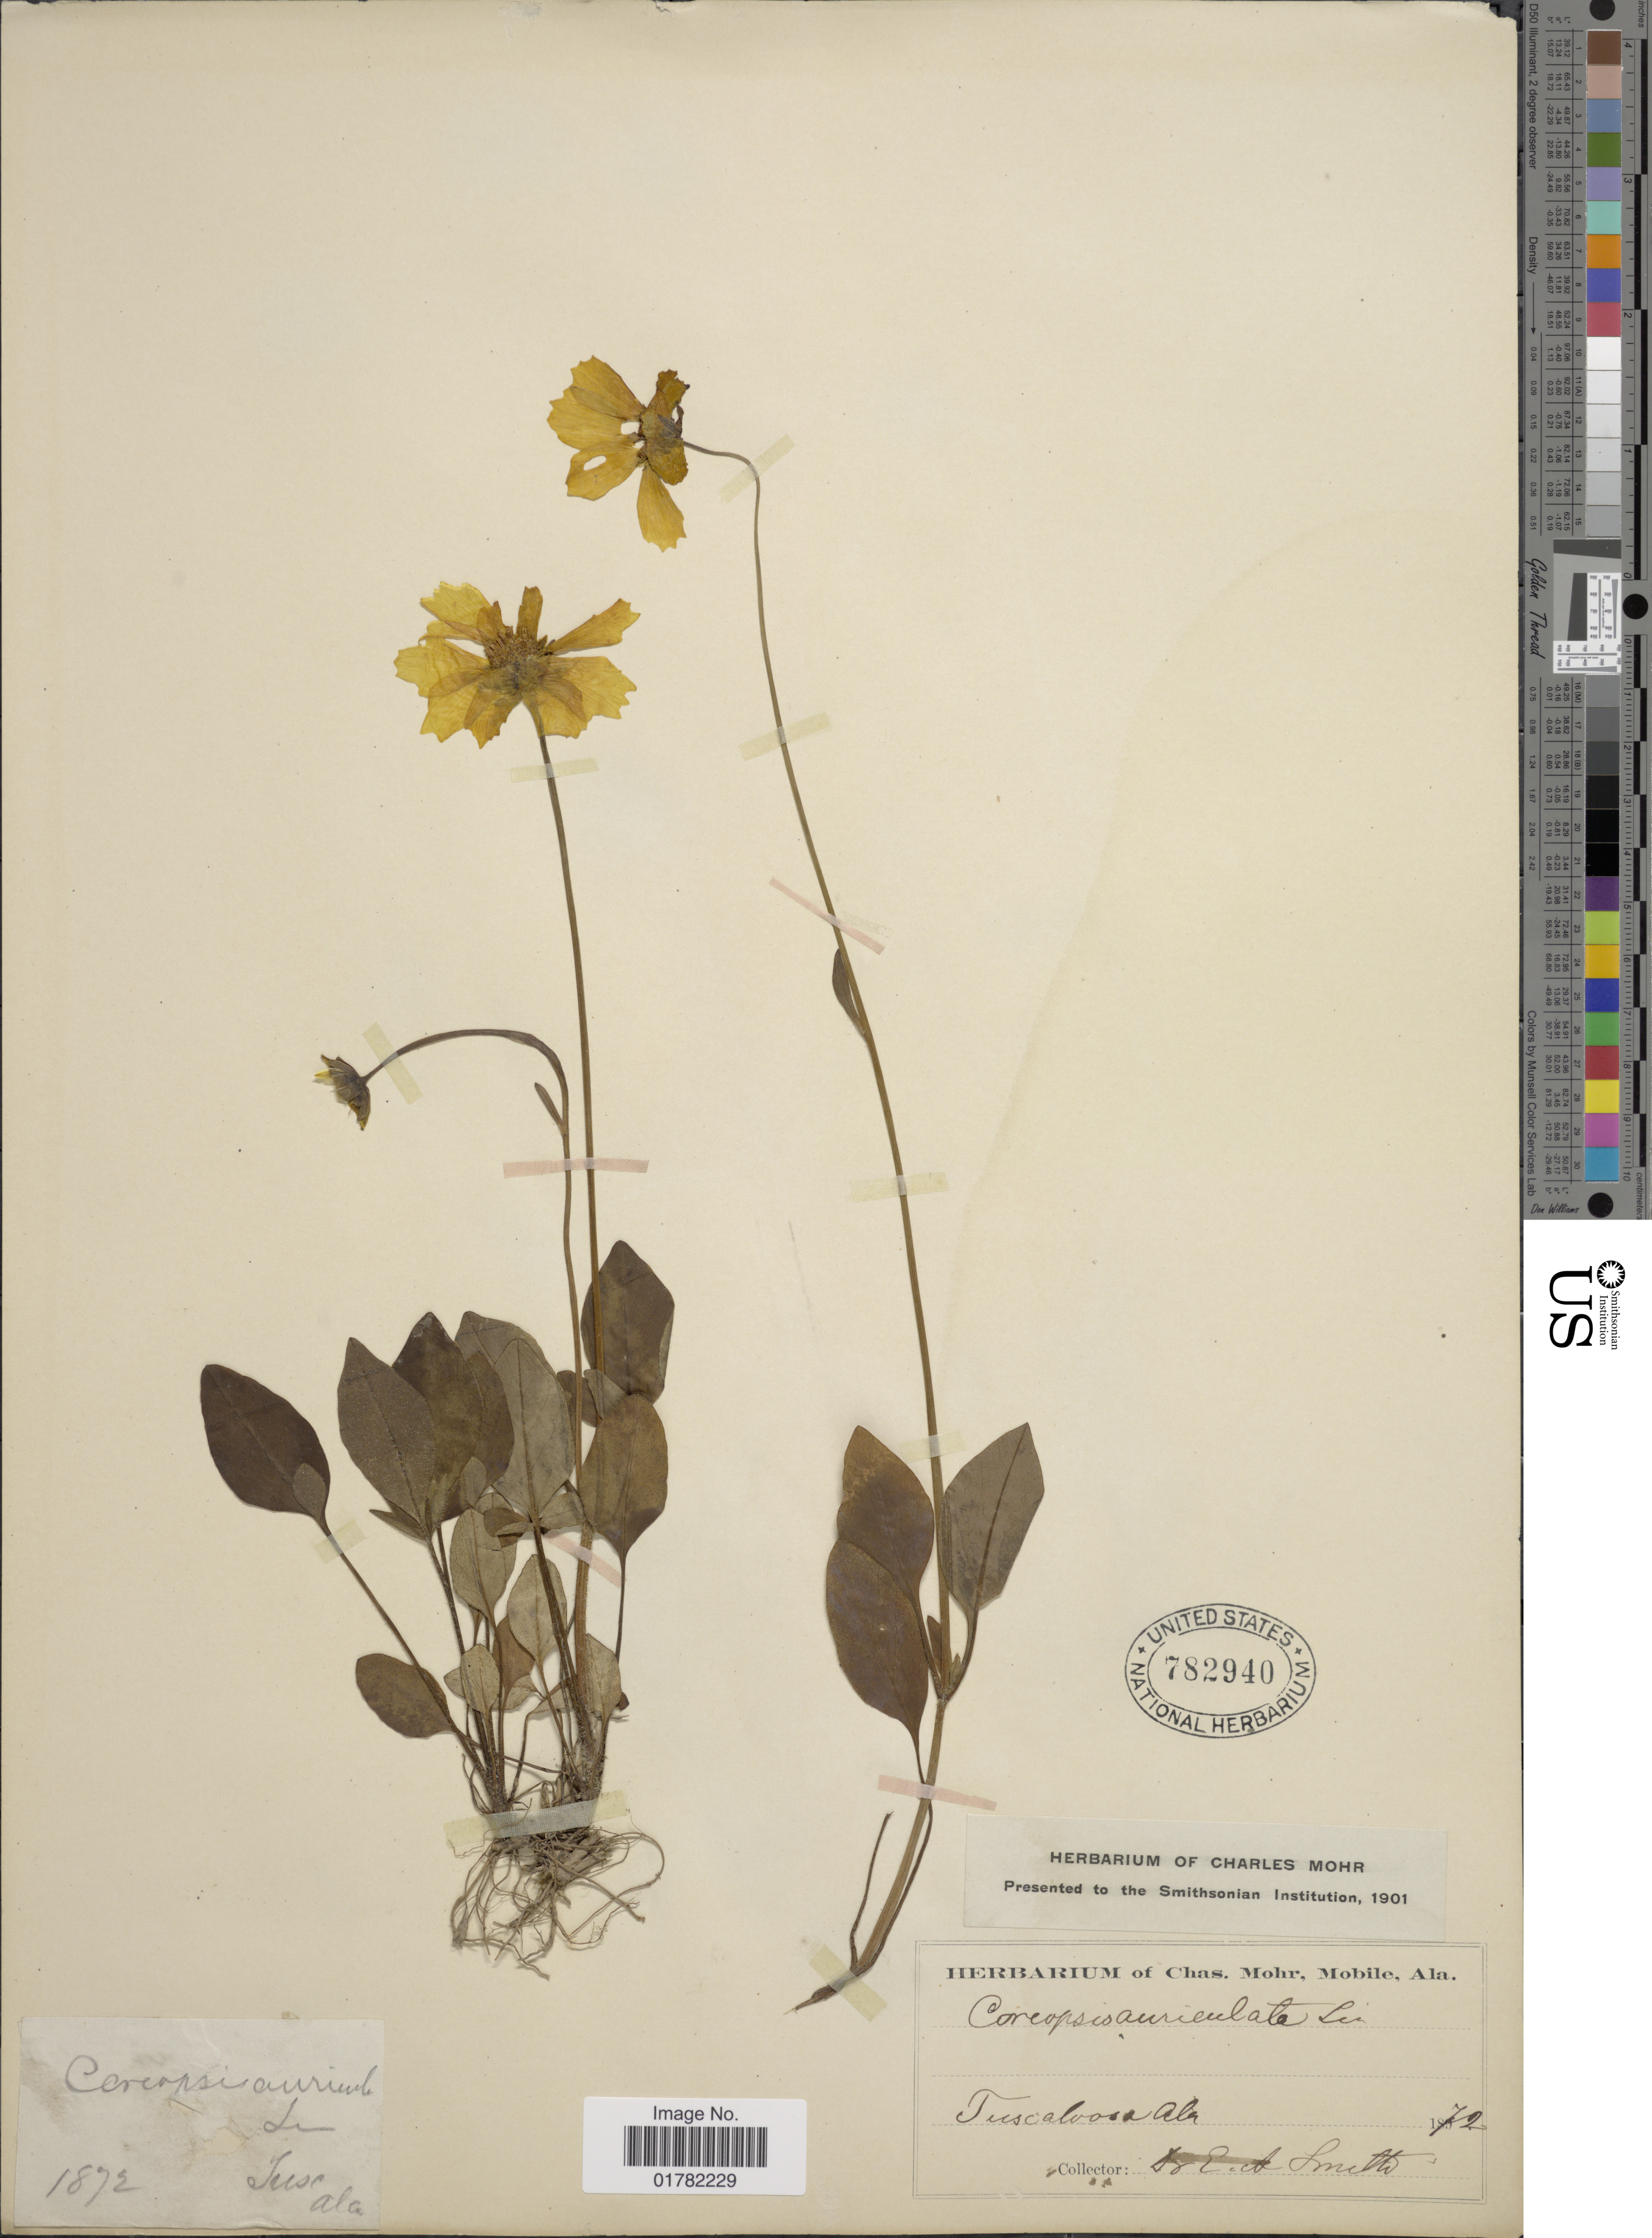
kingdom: Plantae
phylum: Tracheophyta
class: Magnoliopsida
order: Asterales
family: Asteraceae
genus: Coreopsis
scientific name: Coreopsis auriculata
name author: L.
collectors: E. A. Smith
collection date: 1872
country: United States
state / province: Alabama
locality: Tuscaloosa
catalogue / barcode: US 782940